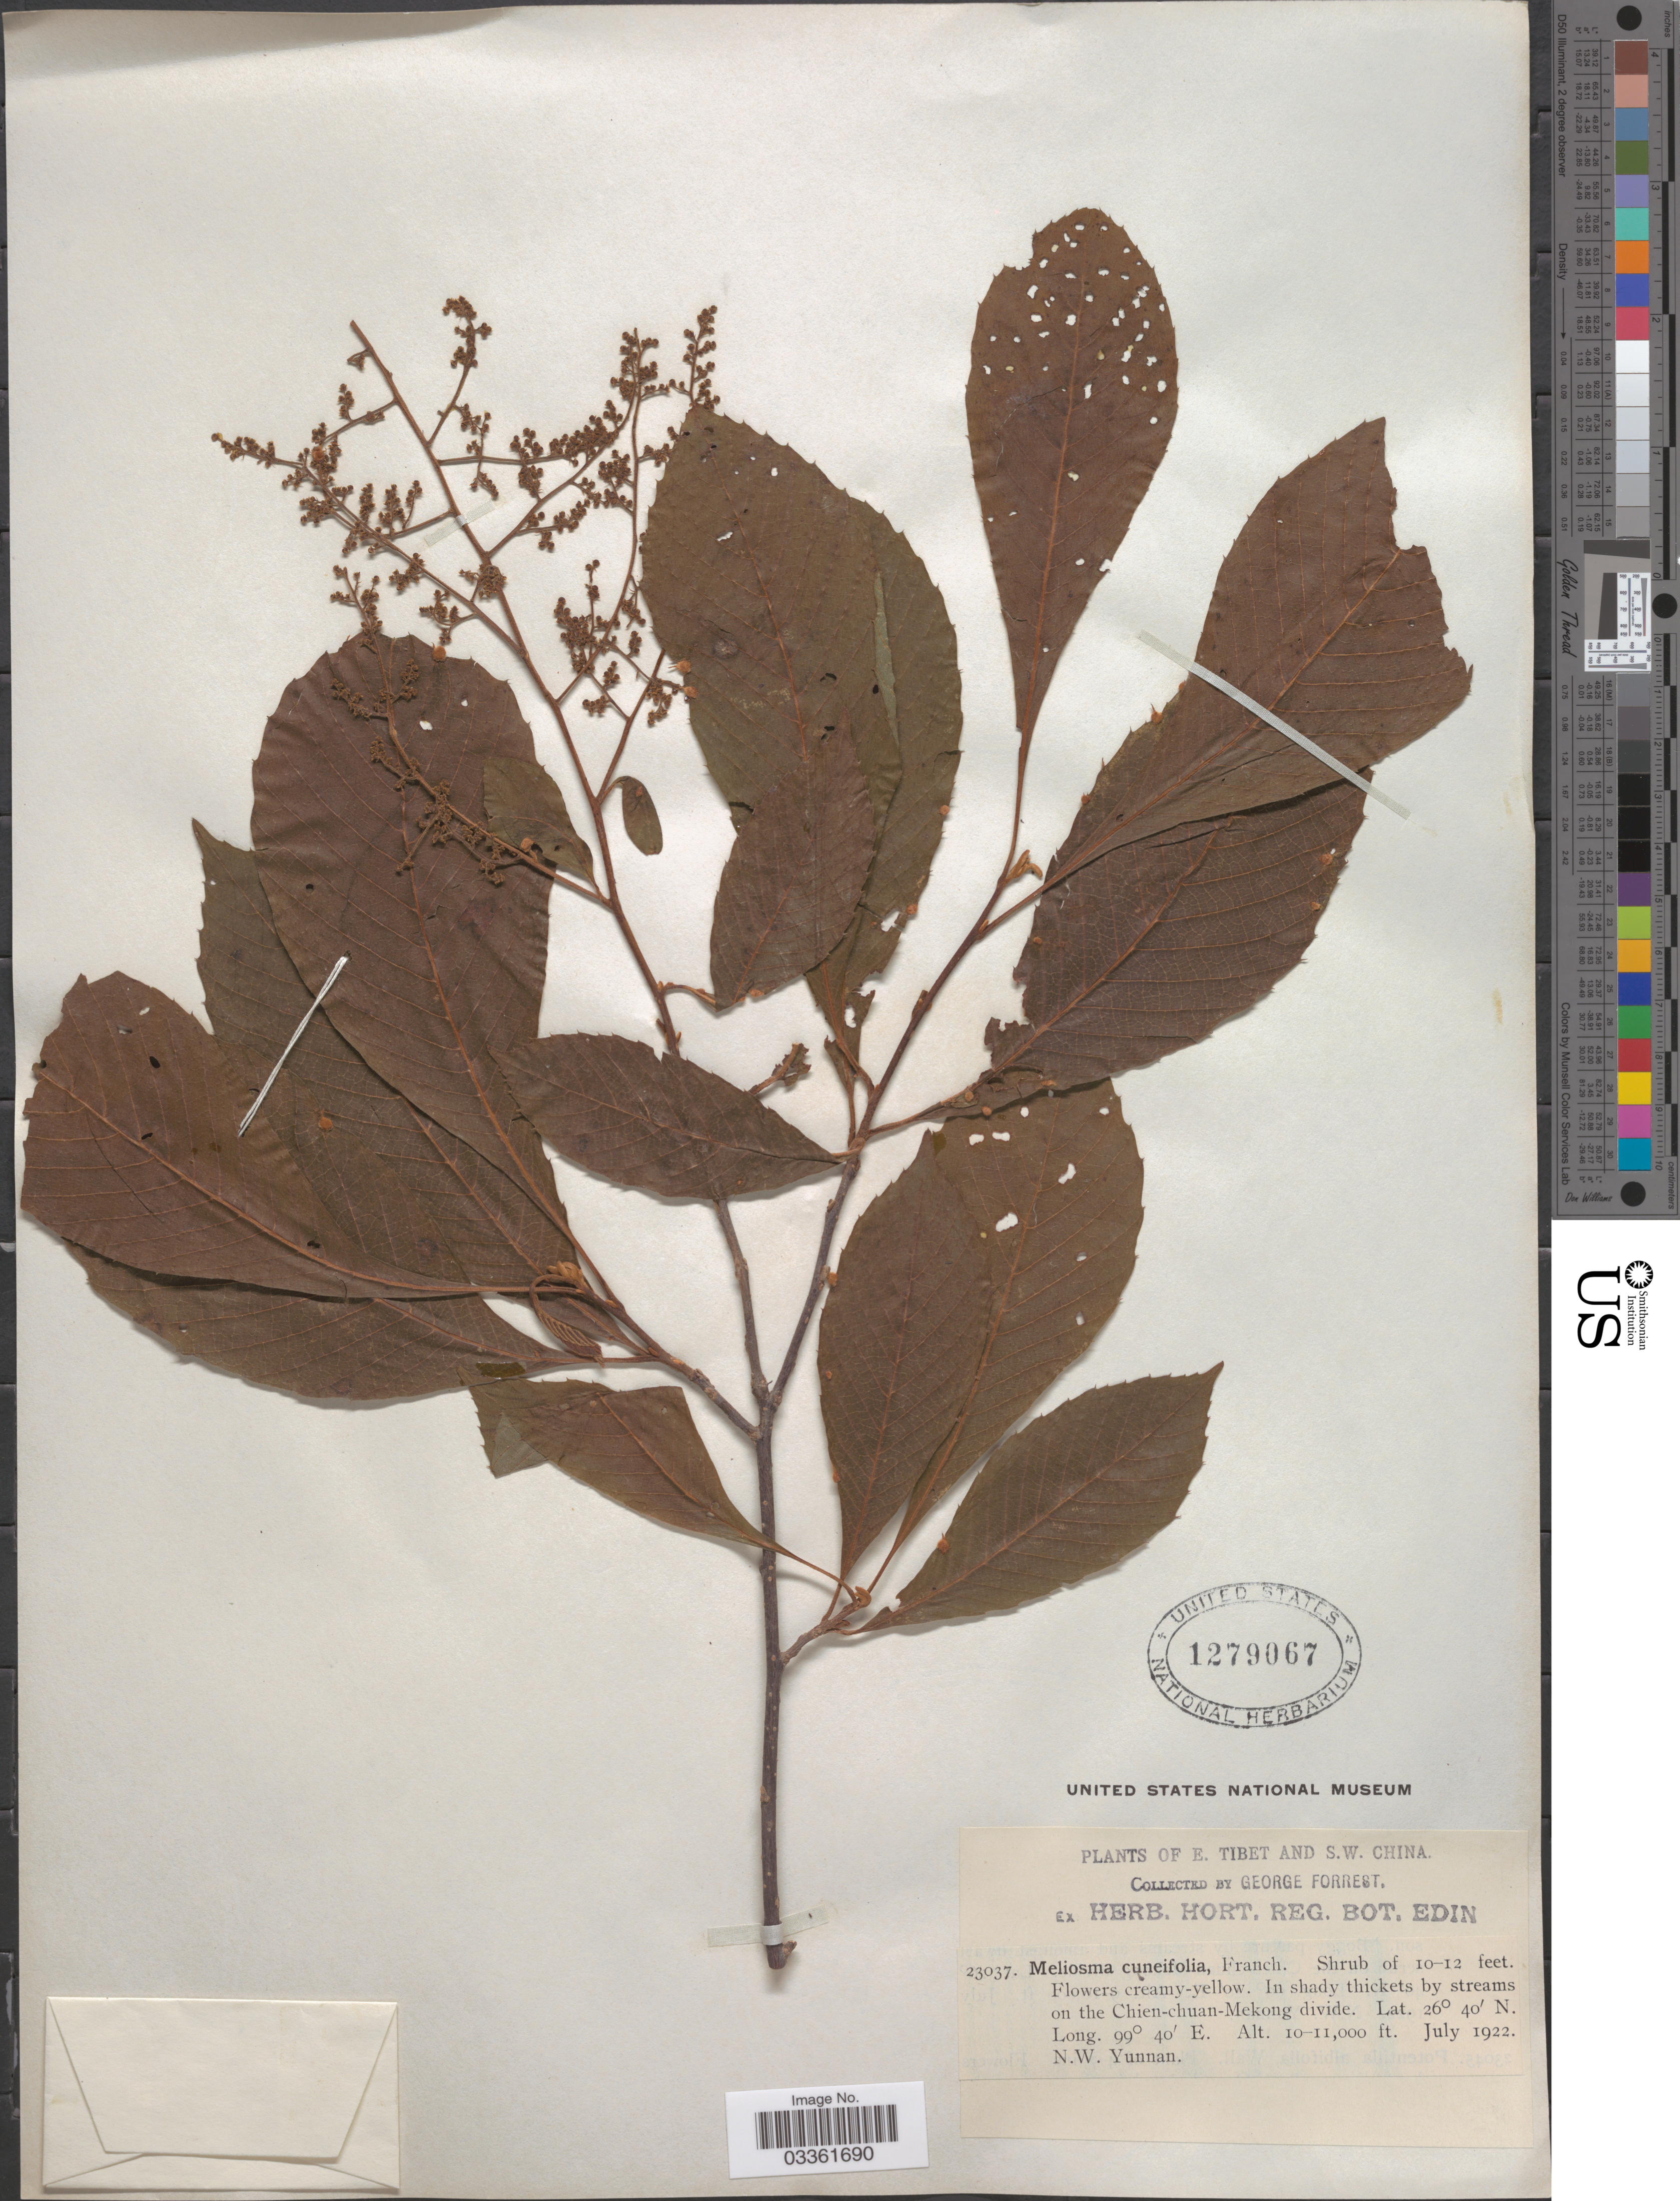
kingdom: Plantae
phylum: Tracheophyta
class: Magnoliopsida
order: Proteales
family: Sabiaceae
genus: Meliosma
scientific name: Meliosma cuneifolia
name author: Franch.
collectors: G. Forrest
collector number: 23037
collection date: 1922-07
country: China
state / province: Yunnan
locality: E. Tibet and S.W. China. In shady thickets by streams on the Chien-chuan-Mekong divide.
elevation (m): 3048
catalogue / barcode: US 1279067